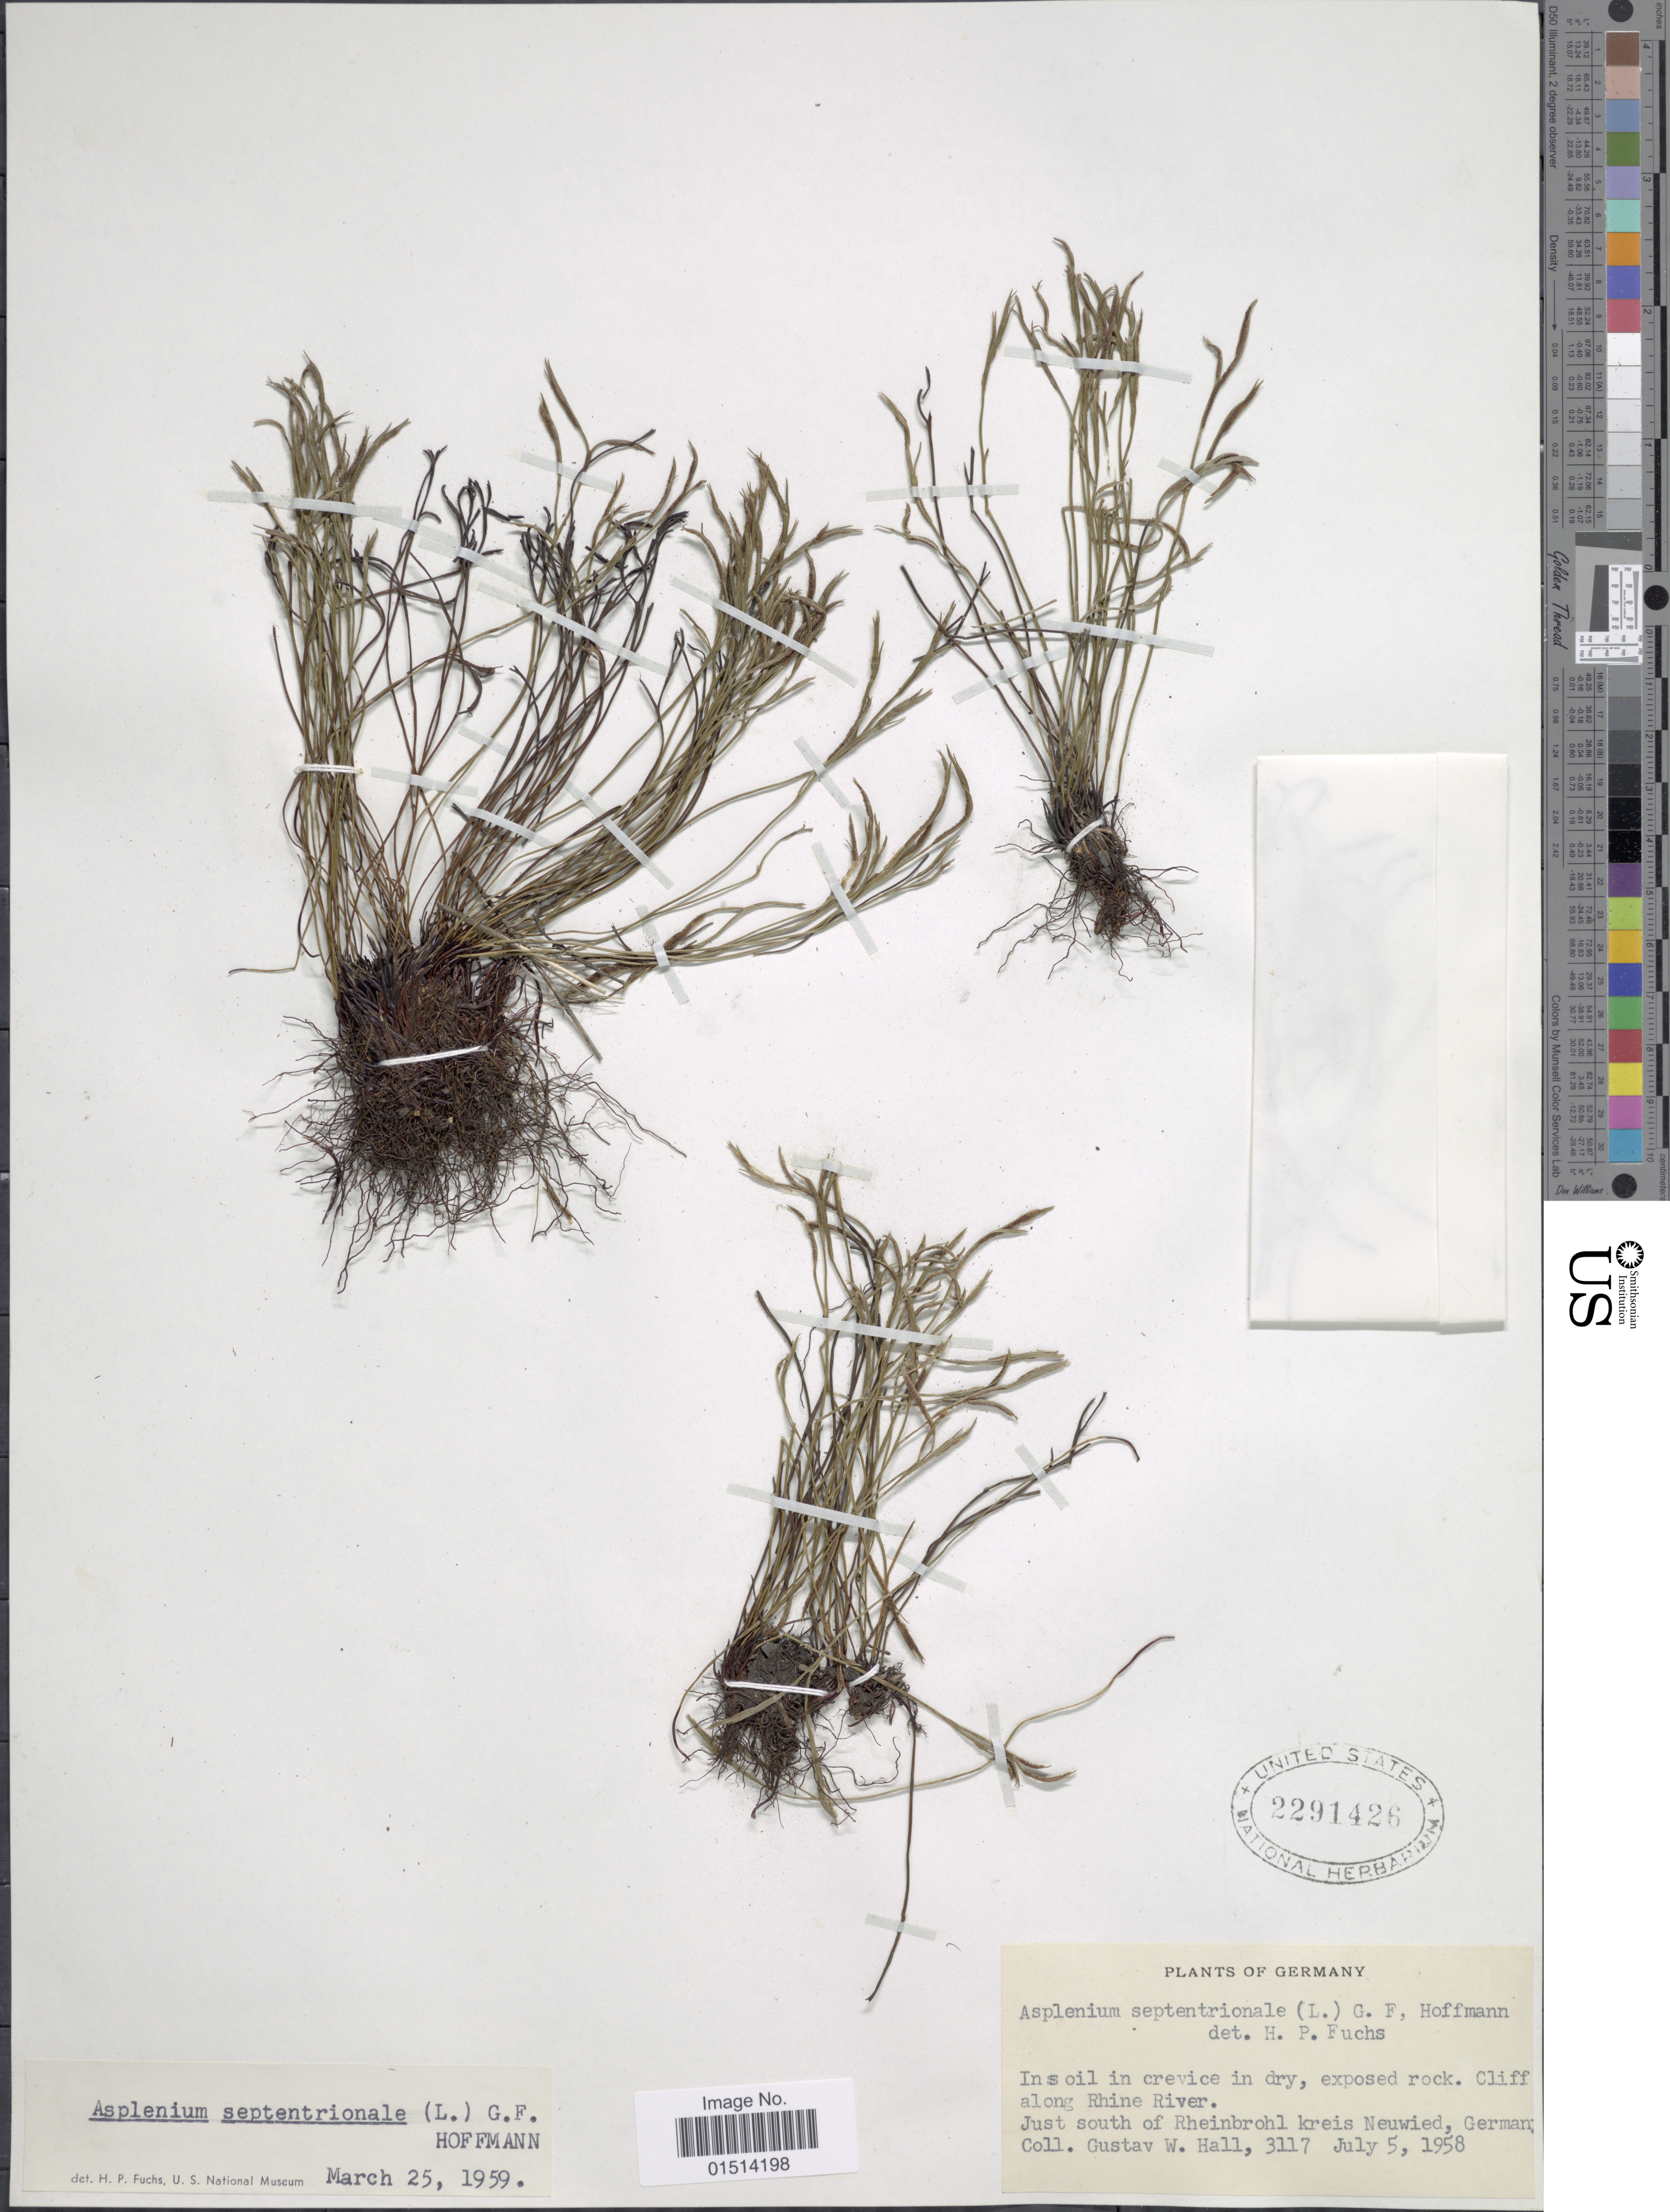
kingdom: Plantae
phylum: Tracheophyta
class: Polypodiopsida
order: Polypodiales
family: Aspleniaceae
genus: Asplenium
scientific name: Asplenium septentrionale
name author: (L.) Hoffm.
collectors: G. Hall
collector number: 3117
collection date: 1958-07-05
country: Germany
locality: Just south of Rheinbrohl kreis Neuwied, Germany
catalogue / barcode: US 2291426